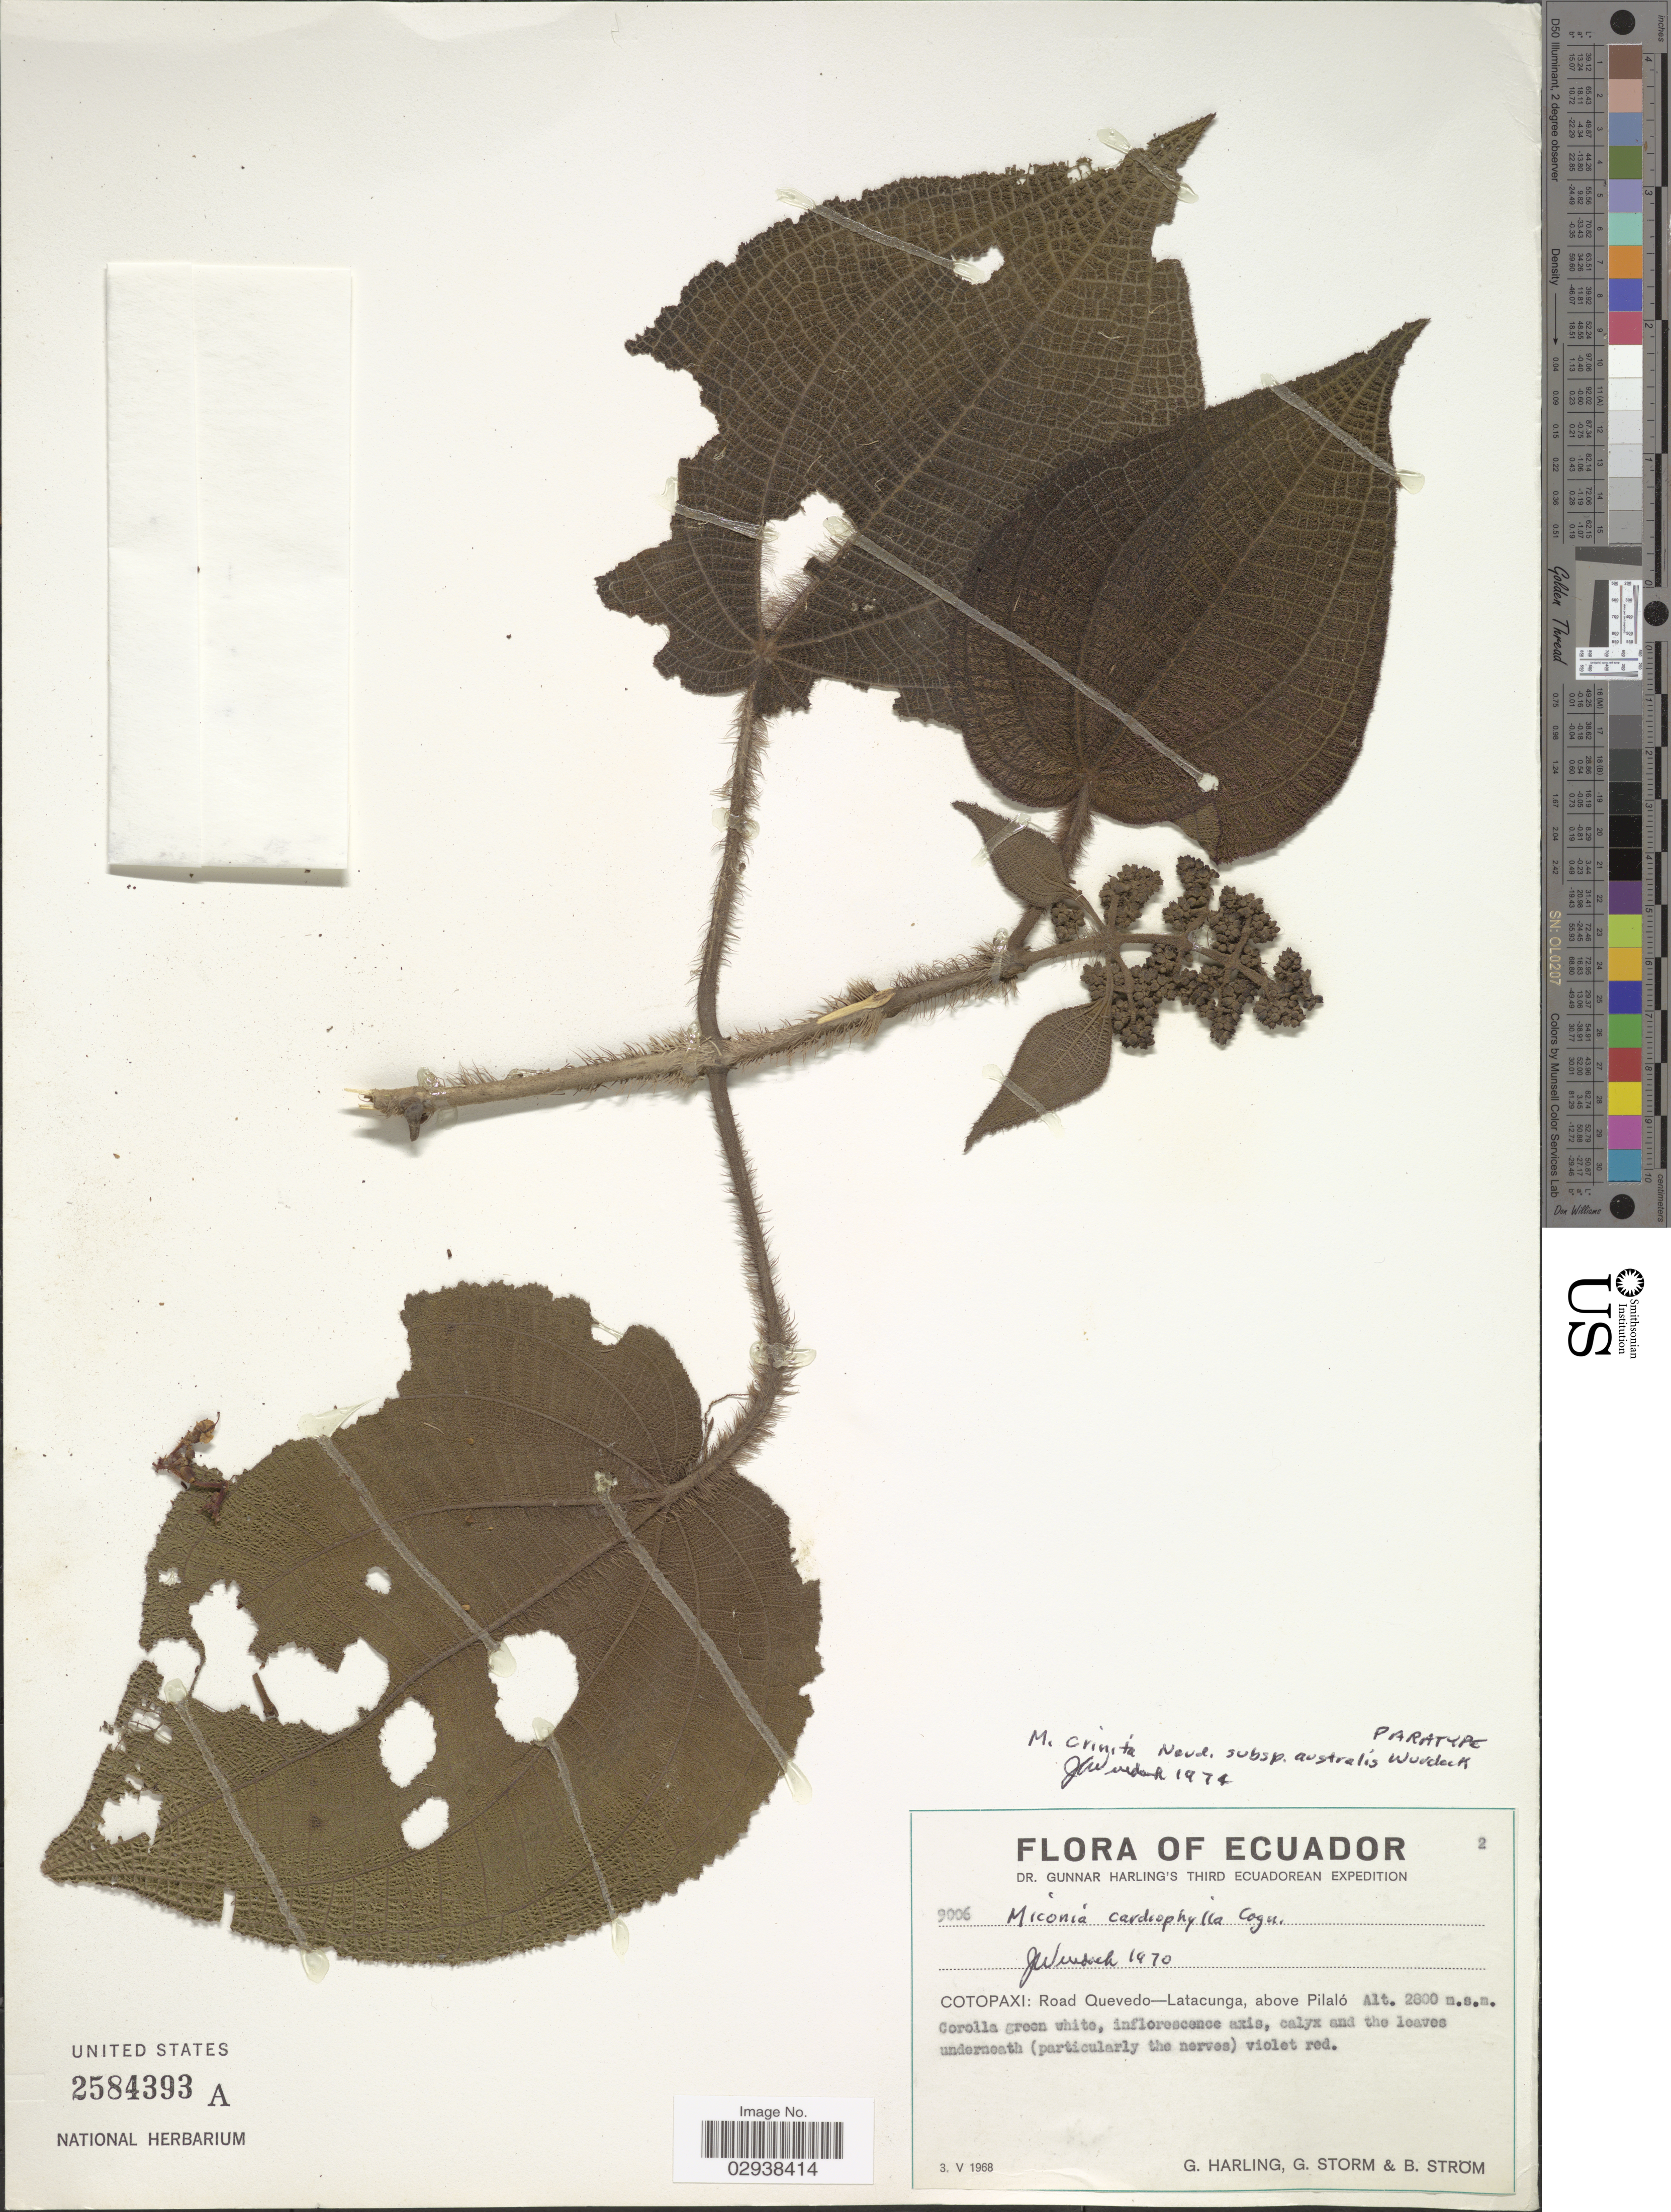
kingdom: Plantae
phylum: Tracheophyta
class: Magnoliopsida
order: Myrtales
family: Melastomataceae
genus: Miconia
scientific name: Miconia crinita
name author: Naudin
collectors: G. Harling, G. Storm & B. Ström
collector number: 9006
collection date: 1968-05-03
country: Ecuador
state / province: Cotopaxi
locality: Road Quevedo-Latacunga, above Pilaló.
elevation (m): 2800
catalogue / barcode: US 2584393A